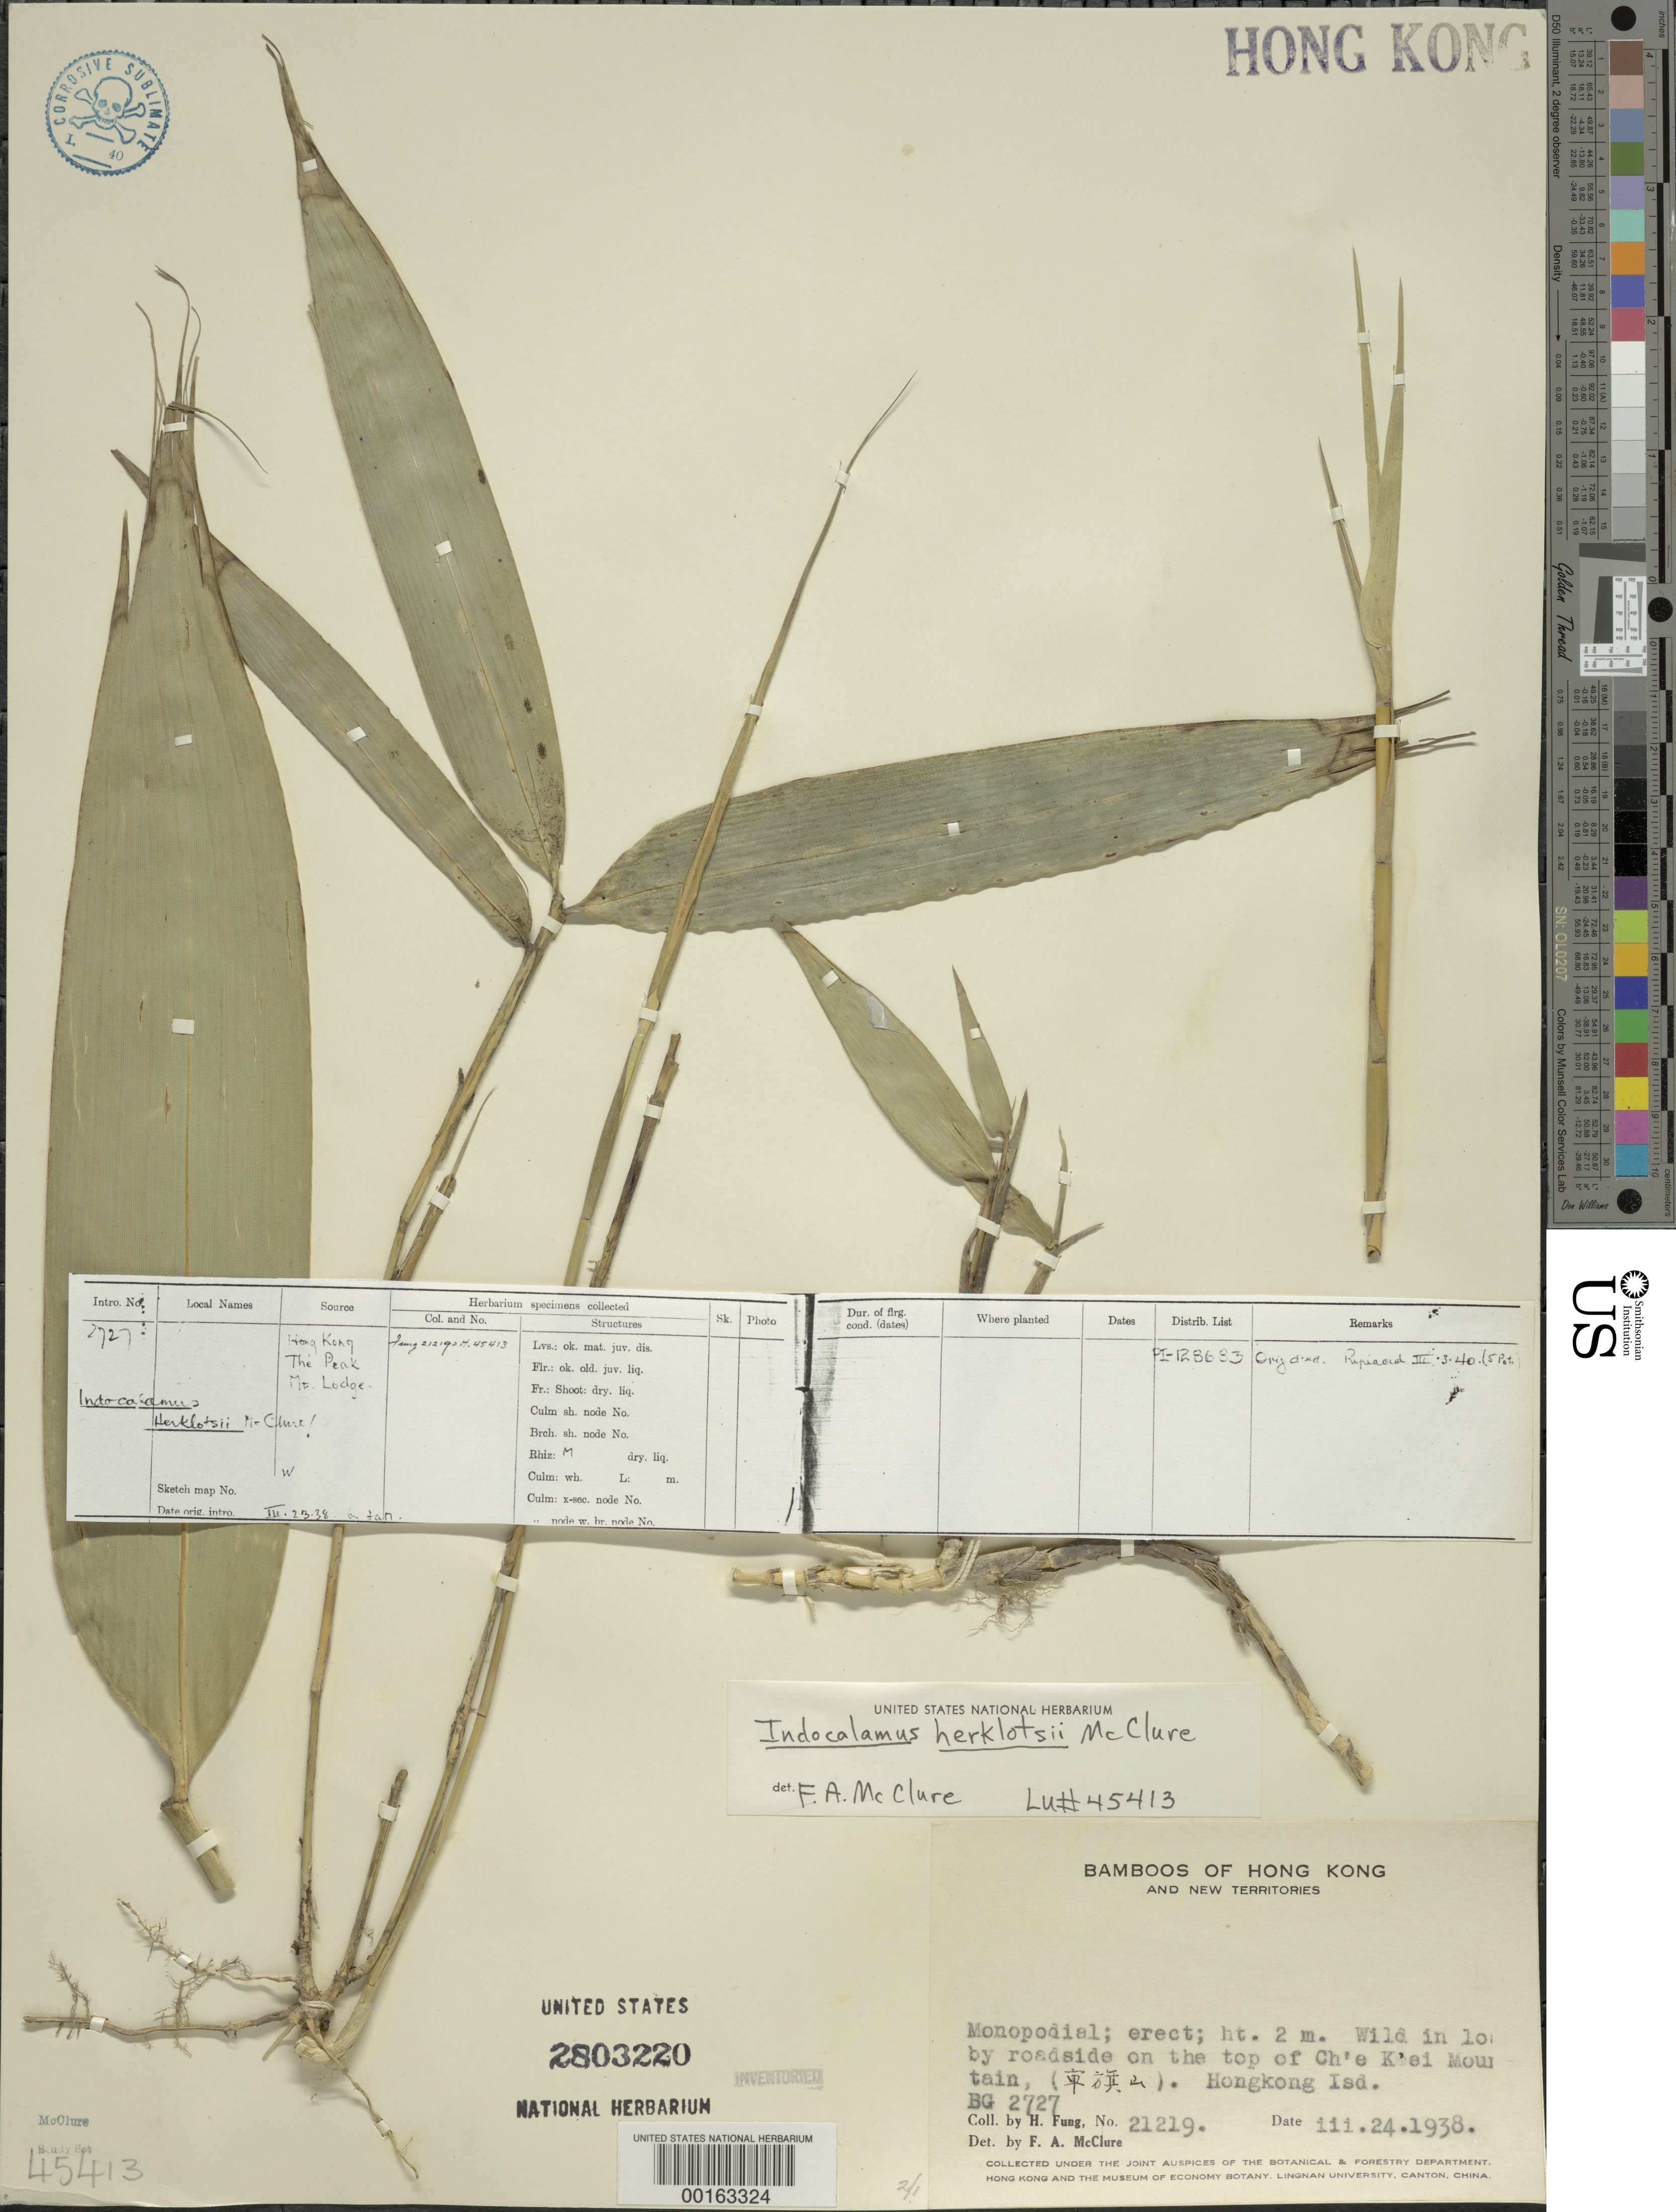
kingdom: Plantae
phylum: Tracheophyta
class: Liliopsida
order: Poales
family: Poaceae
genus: Indocalamus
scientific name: Indocalamus herklotsii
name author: McClure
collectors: H. L. Fung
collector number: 21219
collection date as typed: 24 Mar 1938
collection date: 1938-03-24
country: China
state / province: Hong Kong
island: Hong Kong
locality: Ch'e k'ei mt., ling. univ. bg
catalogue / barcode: US 2803220